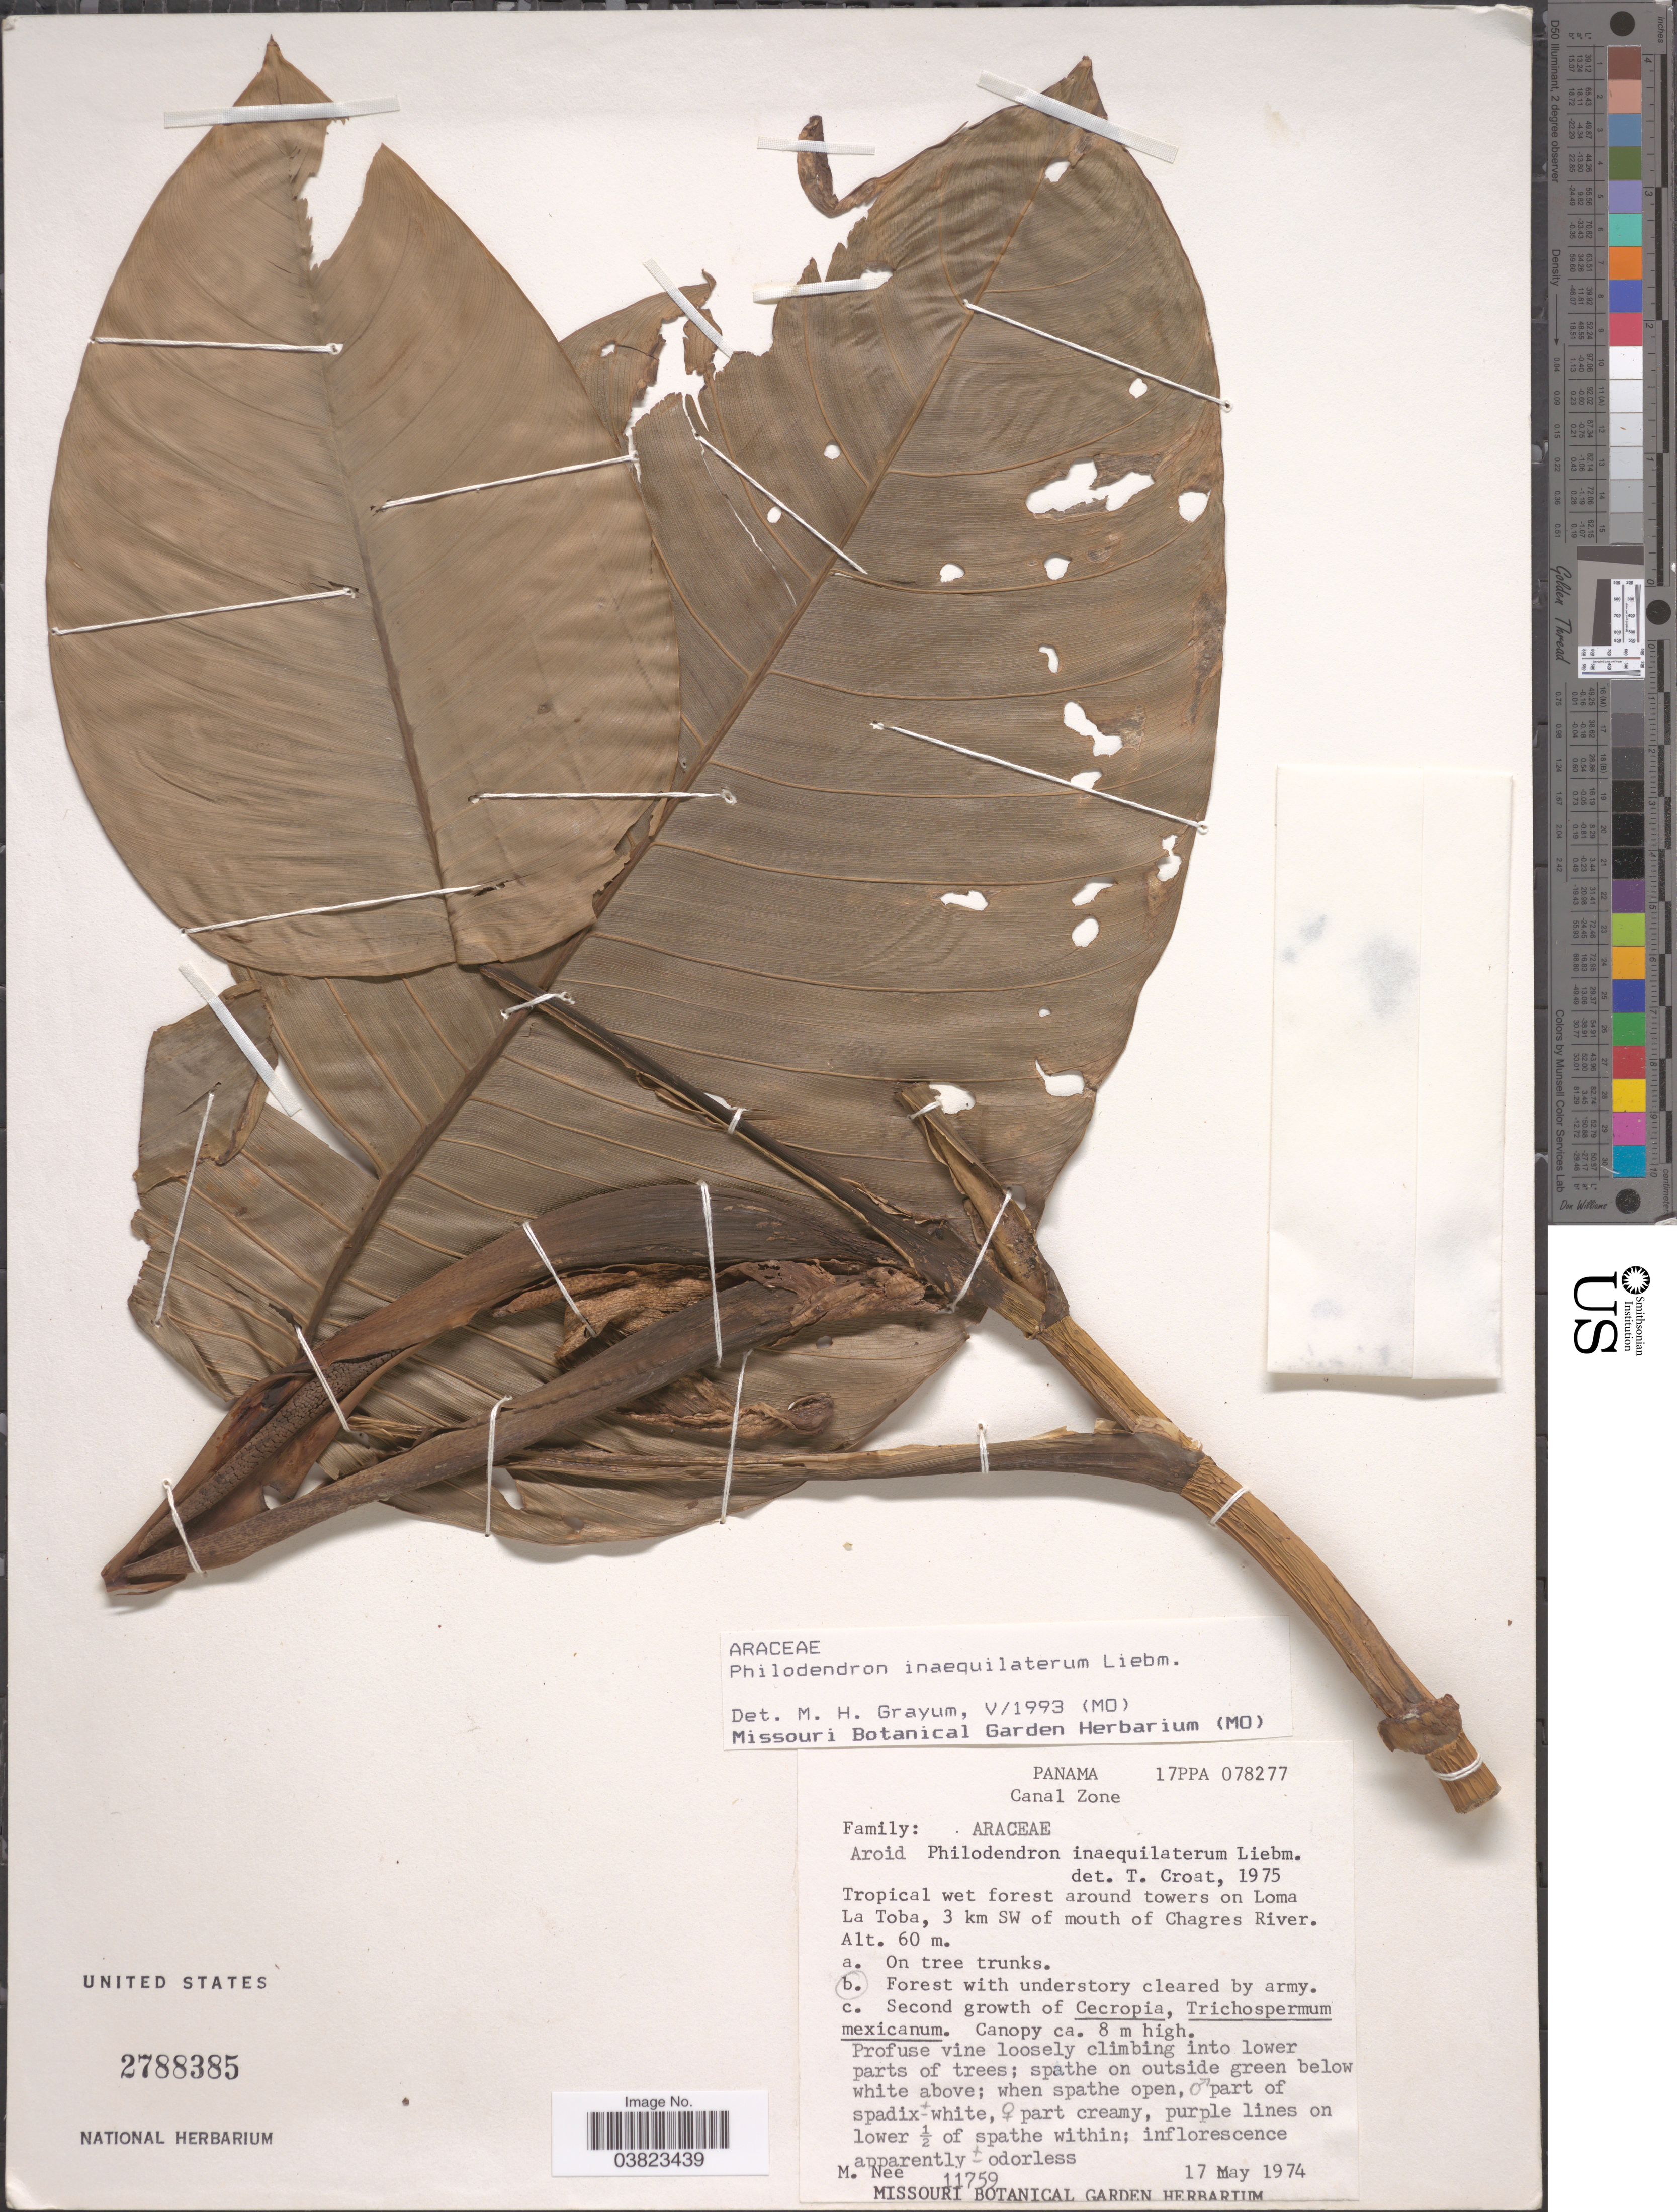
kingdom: Plantae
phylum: Tracheophyta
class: Liliopsida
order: Alismatales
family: Araceae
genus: Philodendron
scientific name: Philodendron inaequilaterum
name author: Liebm.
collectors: M. Nee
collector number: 11759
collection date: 1974-05-17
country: Panama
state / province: Colón / Panamá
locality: Canal Zone. Tropical wet forest around towers on Loma La Toba, 3 km SW of mouth of Chagres River.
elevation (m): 60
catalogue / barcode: US 2788385